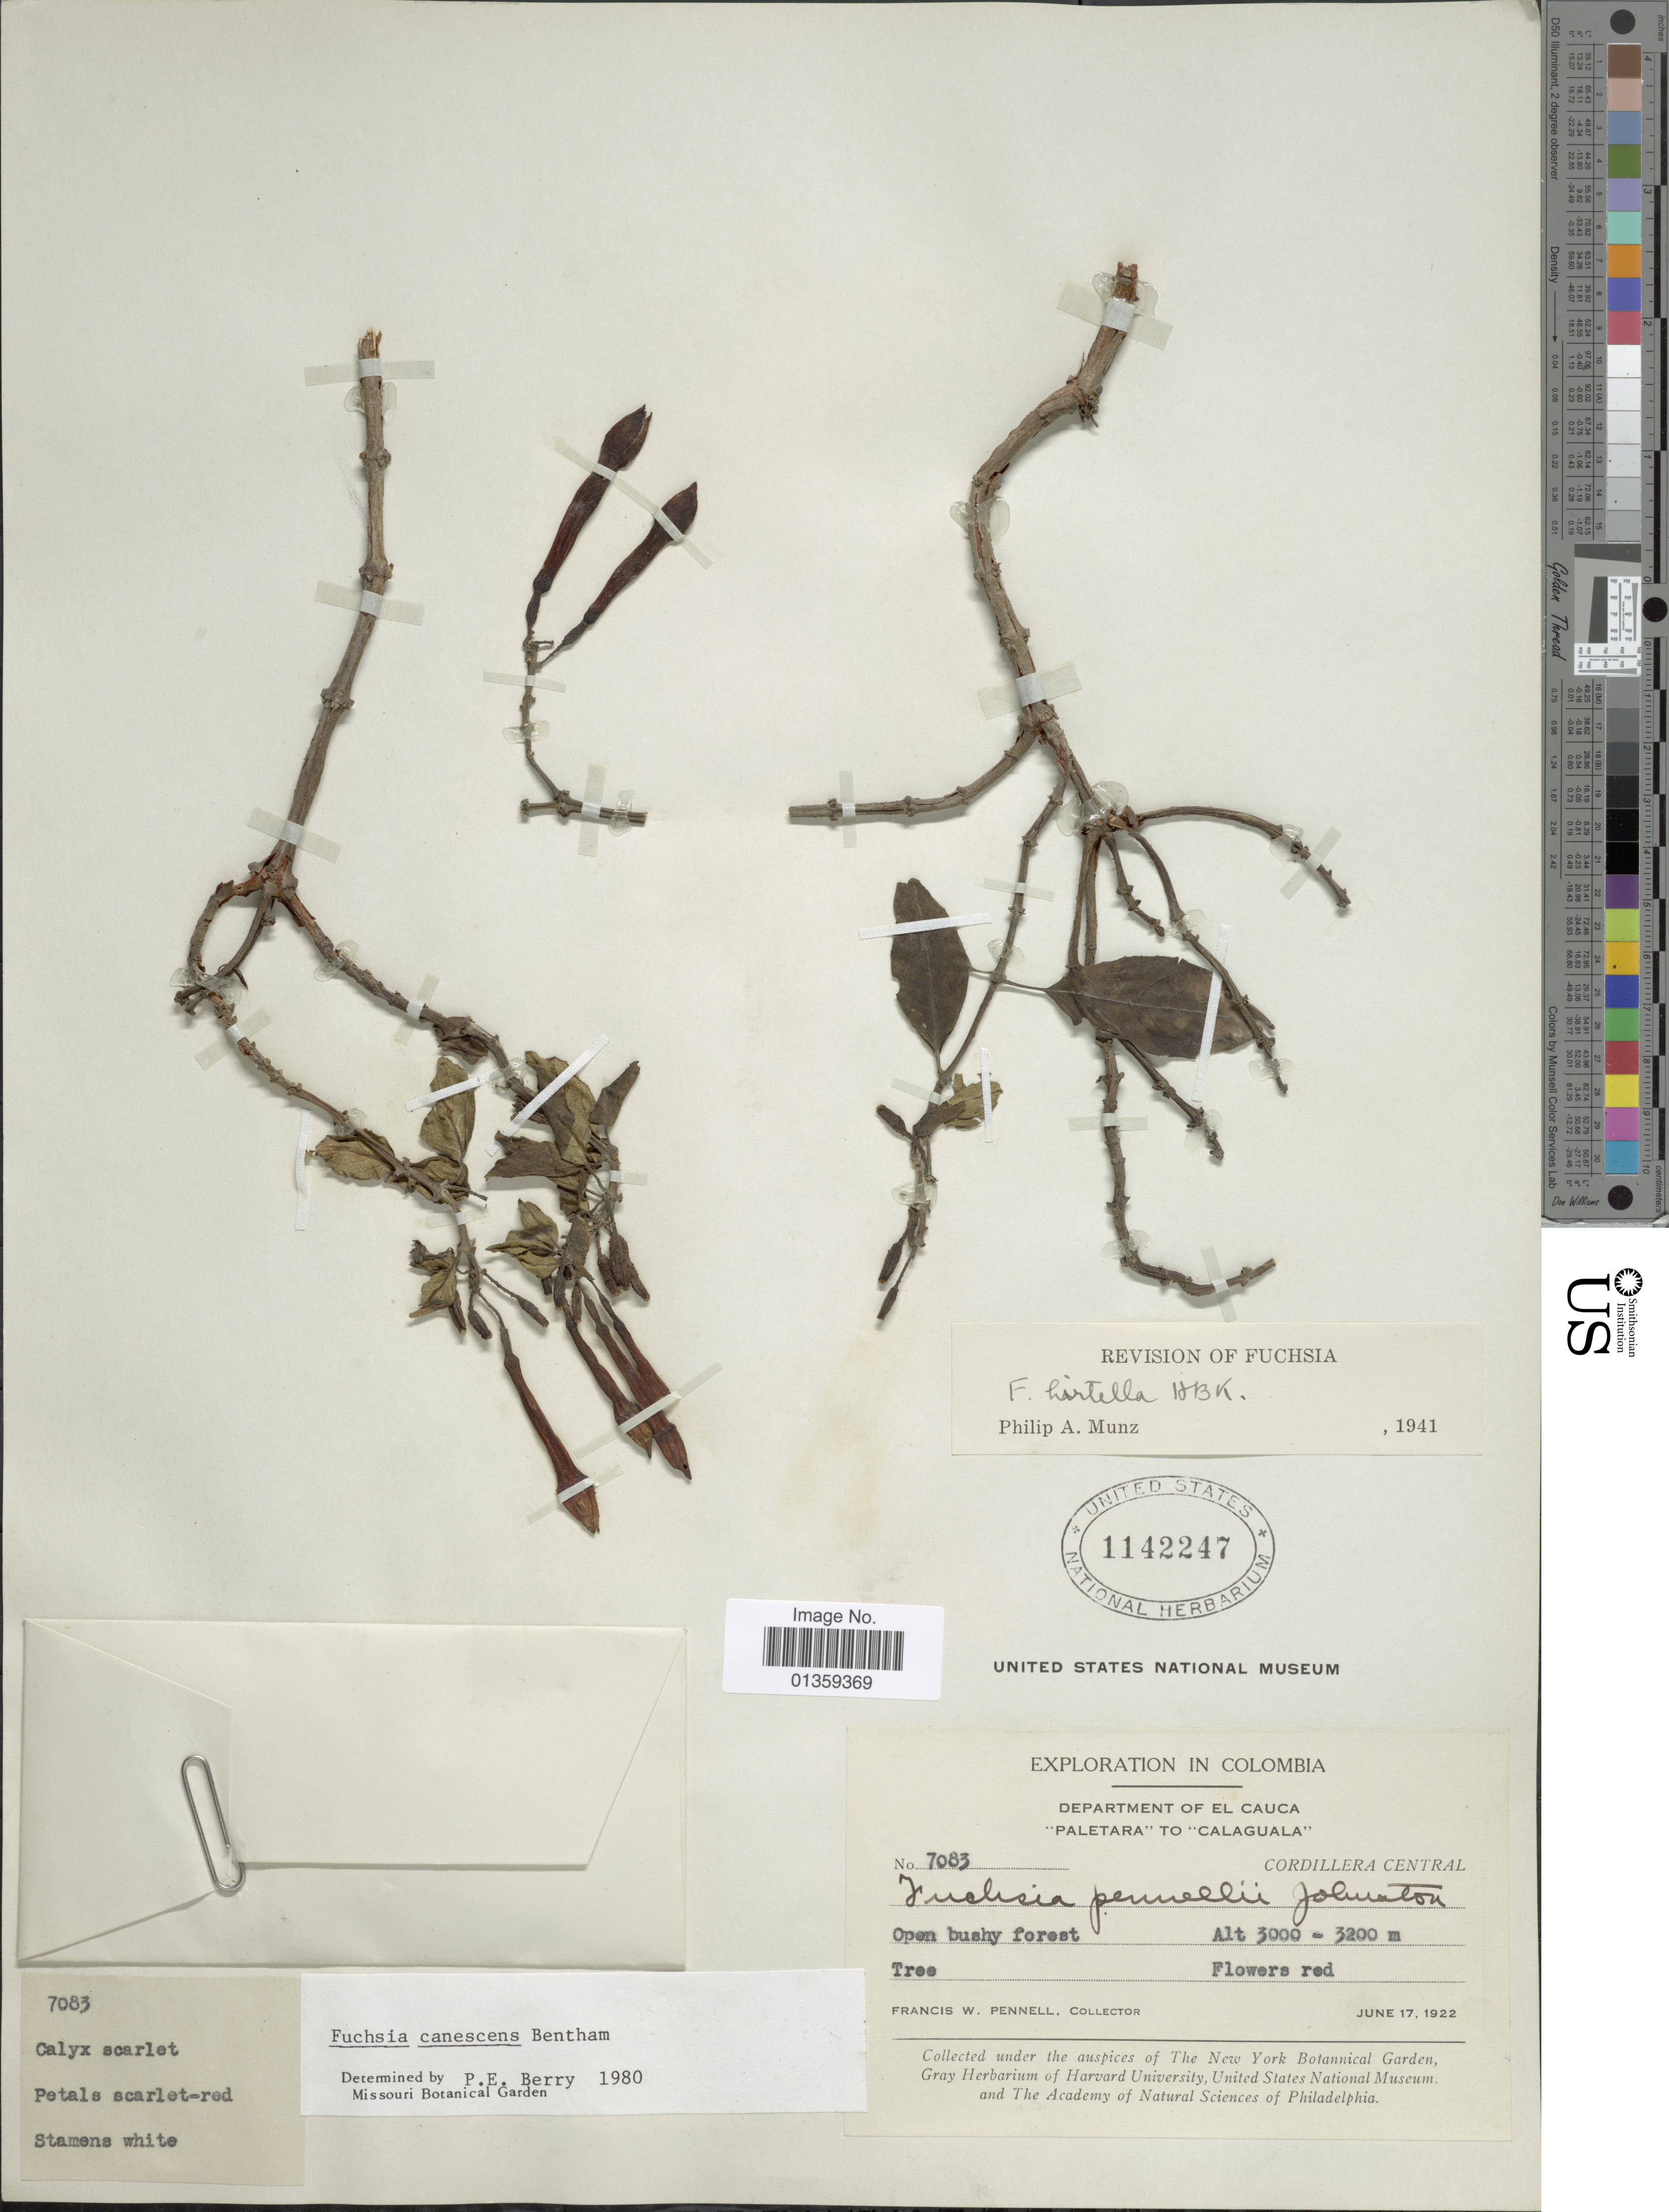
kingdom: Plantae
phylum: Tracheophyta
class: Magnoliopsida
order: Myrtales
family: Onagraceae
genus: Fuchsia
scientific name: Fuchsia canescens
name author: Benth.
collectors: F. W. Pennell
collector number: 7083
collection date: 1922-06-17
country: Colombia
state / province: Cauca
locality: Paletara to Calaguala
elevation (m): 3000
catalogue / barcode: US 1142247